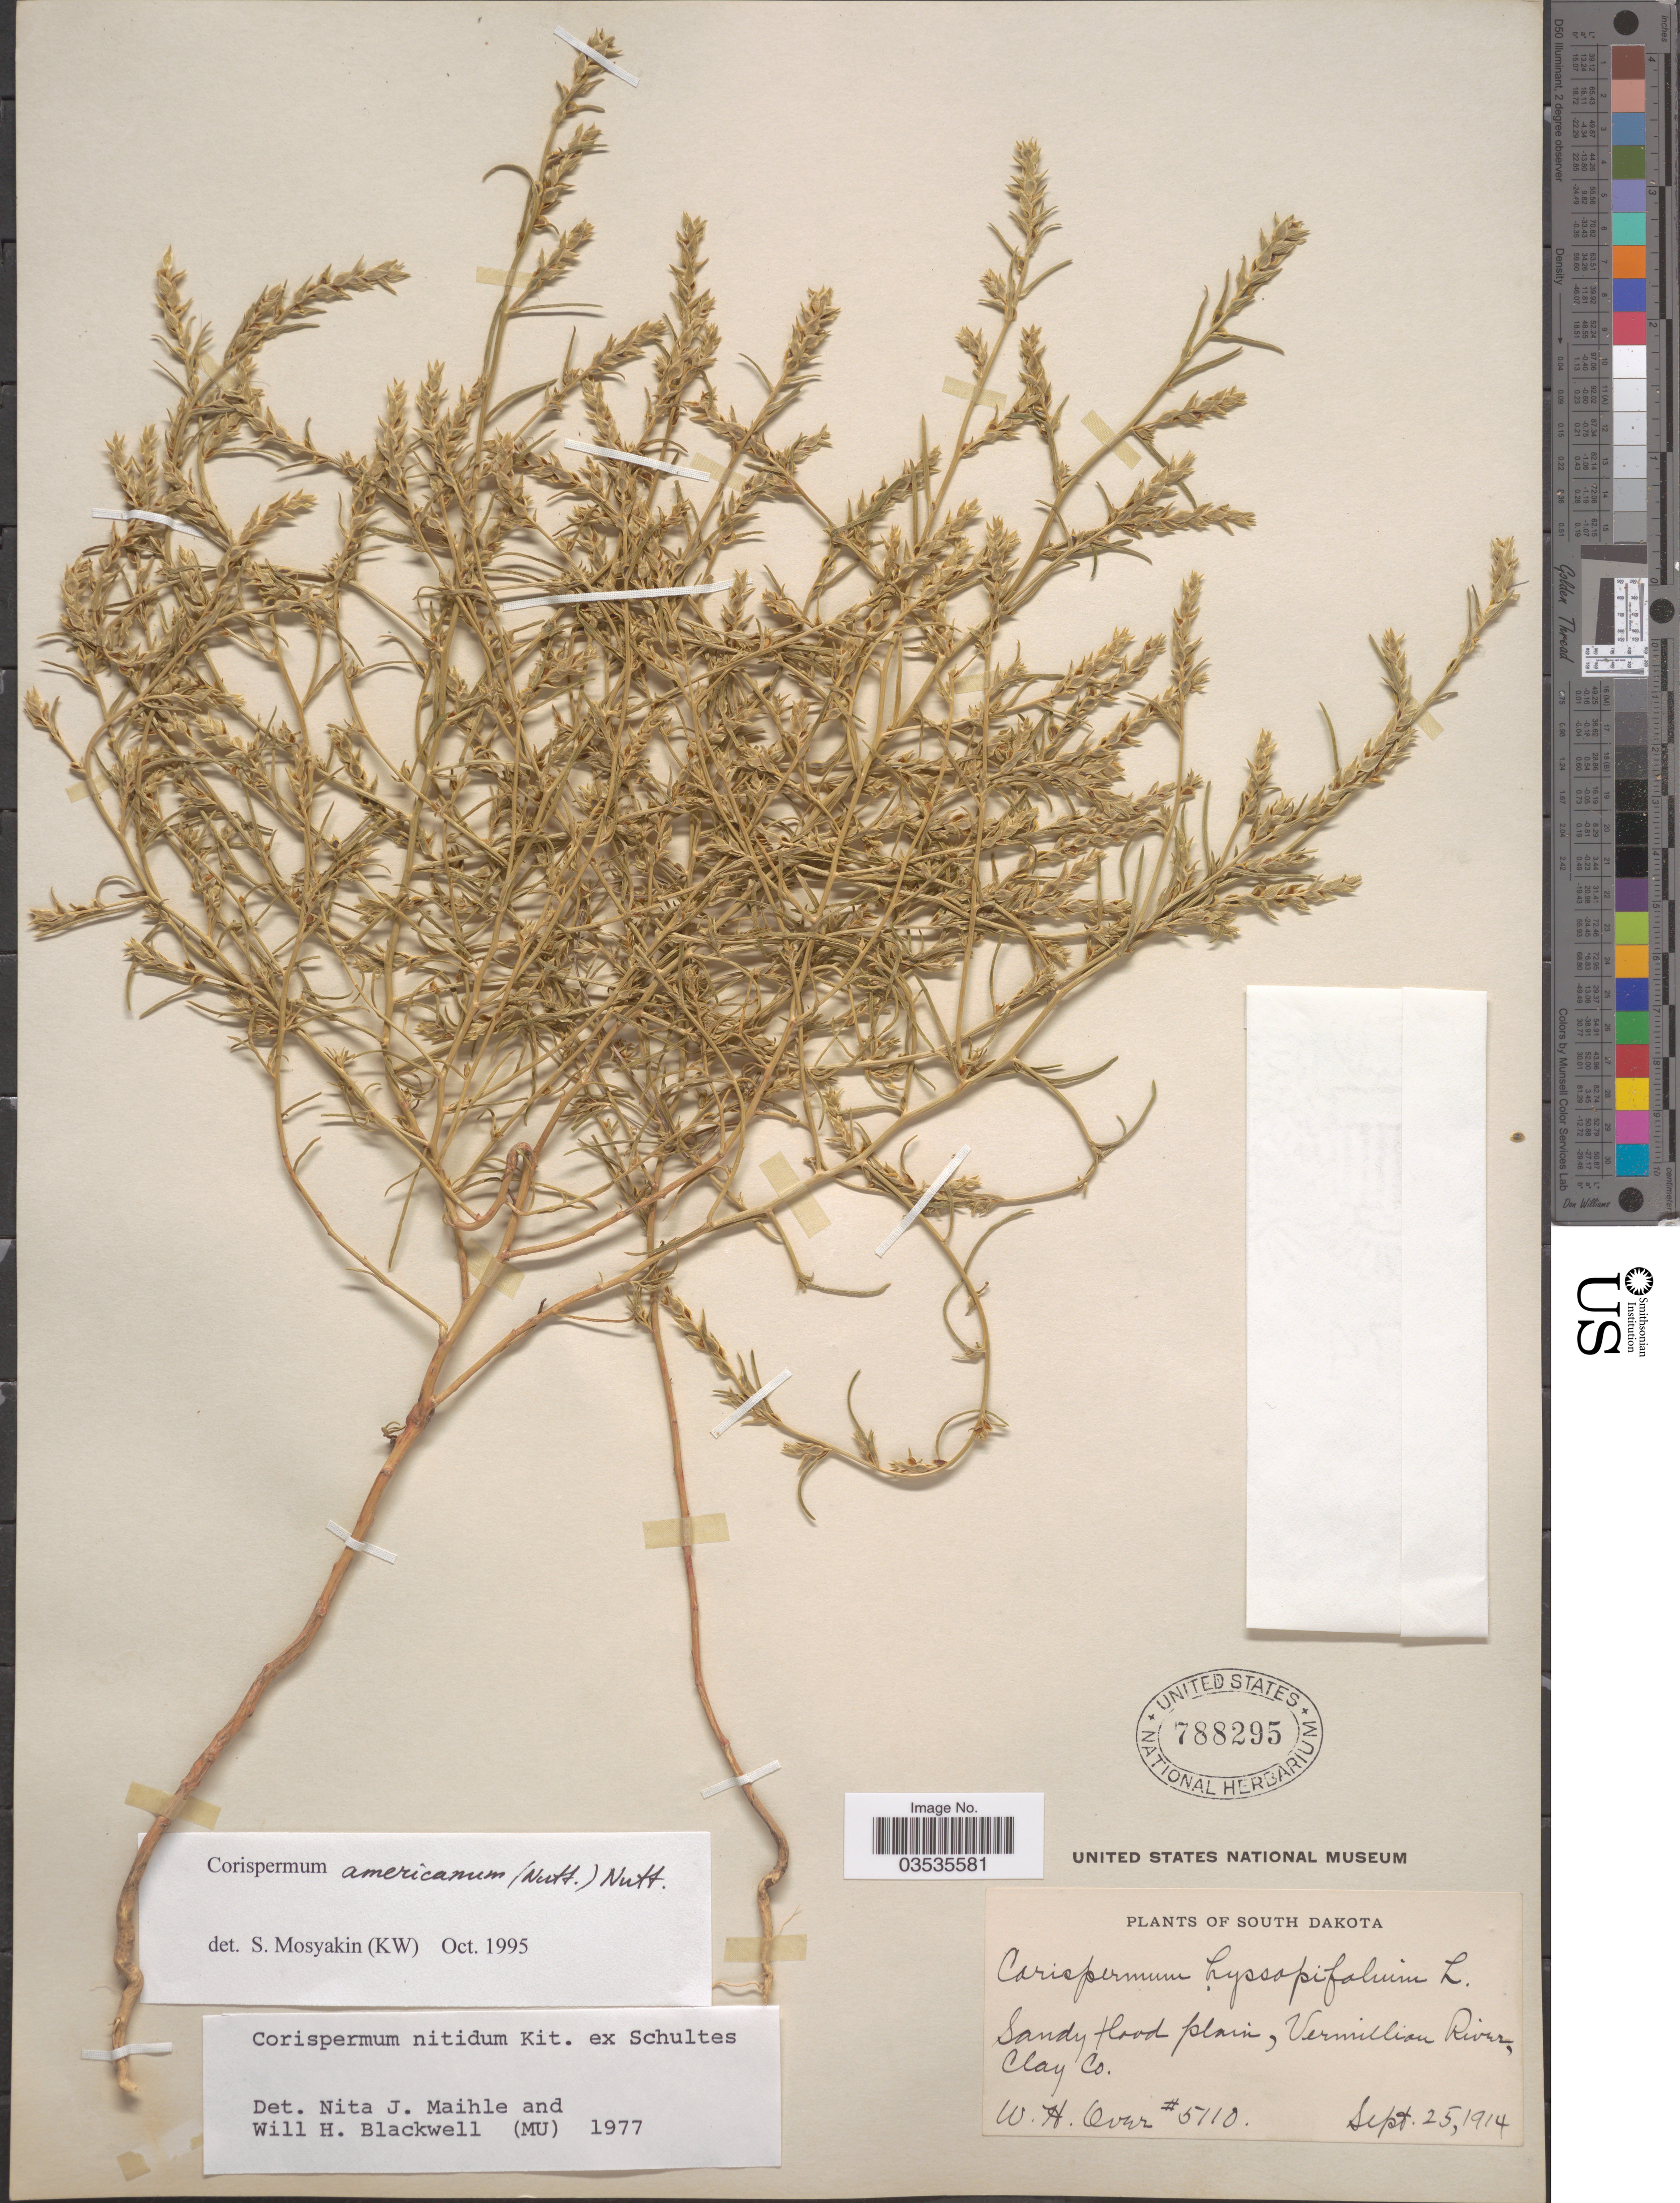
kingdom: Plantae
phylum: Tracheophyta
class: Magnoliopsida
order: Caryophyllales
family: Amaranthaceae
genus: Corispermum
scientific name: Corispermum americanum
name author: (Nutt.) Nutt.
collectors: W. Over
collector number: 5110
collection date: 1914-09-25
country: United States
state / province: South Dakota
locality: Sandy flood plain, Vermillion River, Clay Co.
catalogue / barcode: US 788295